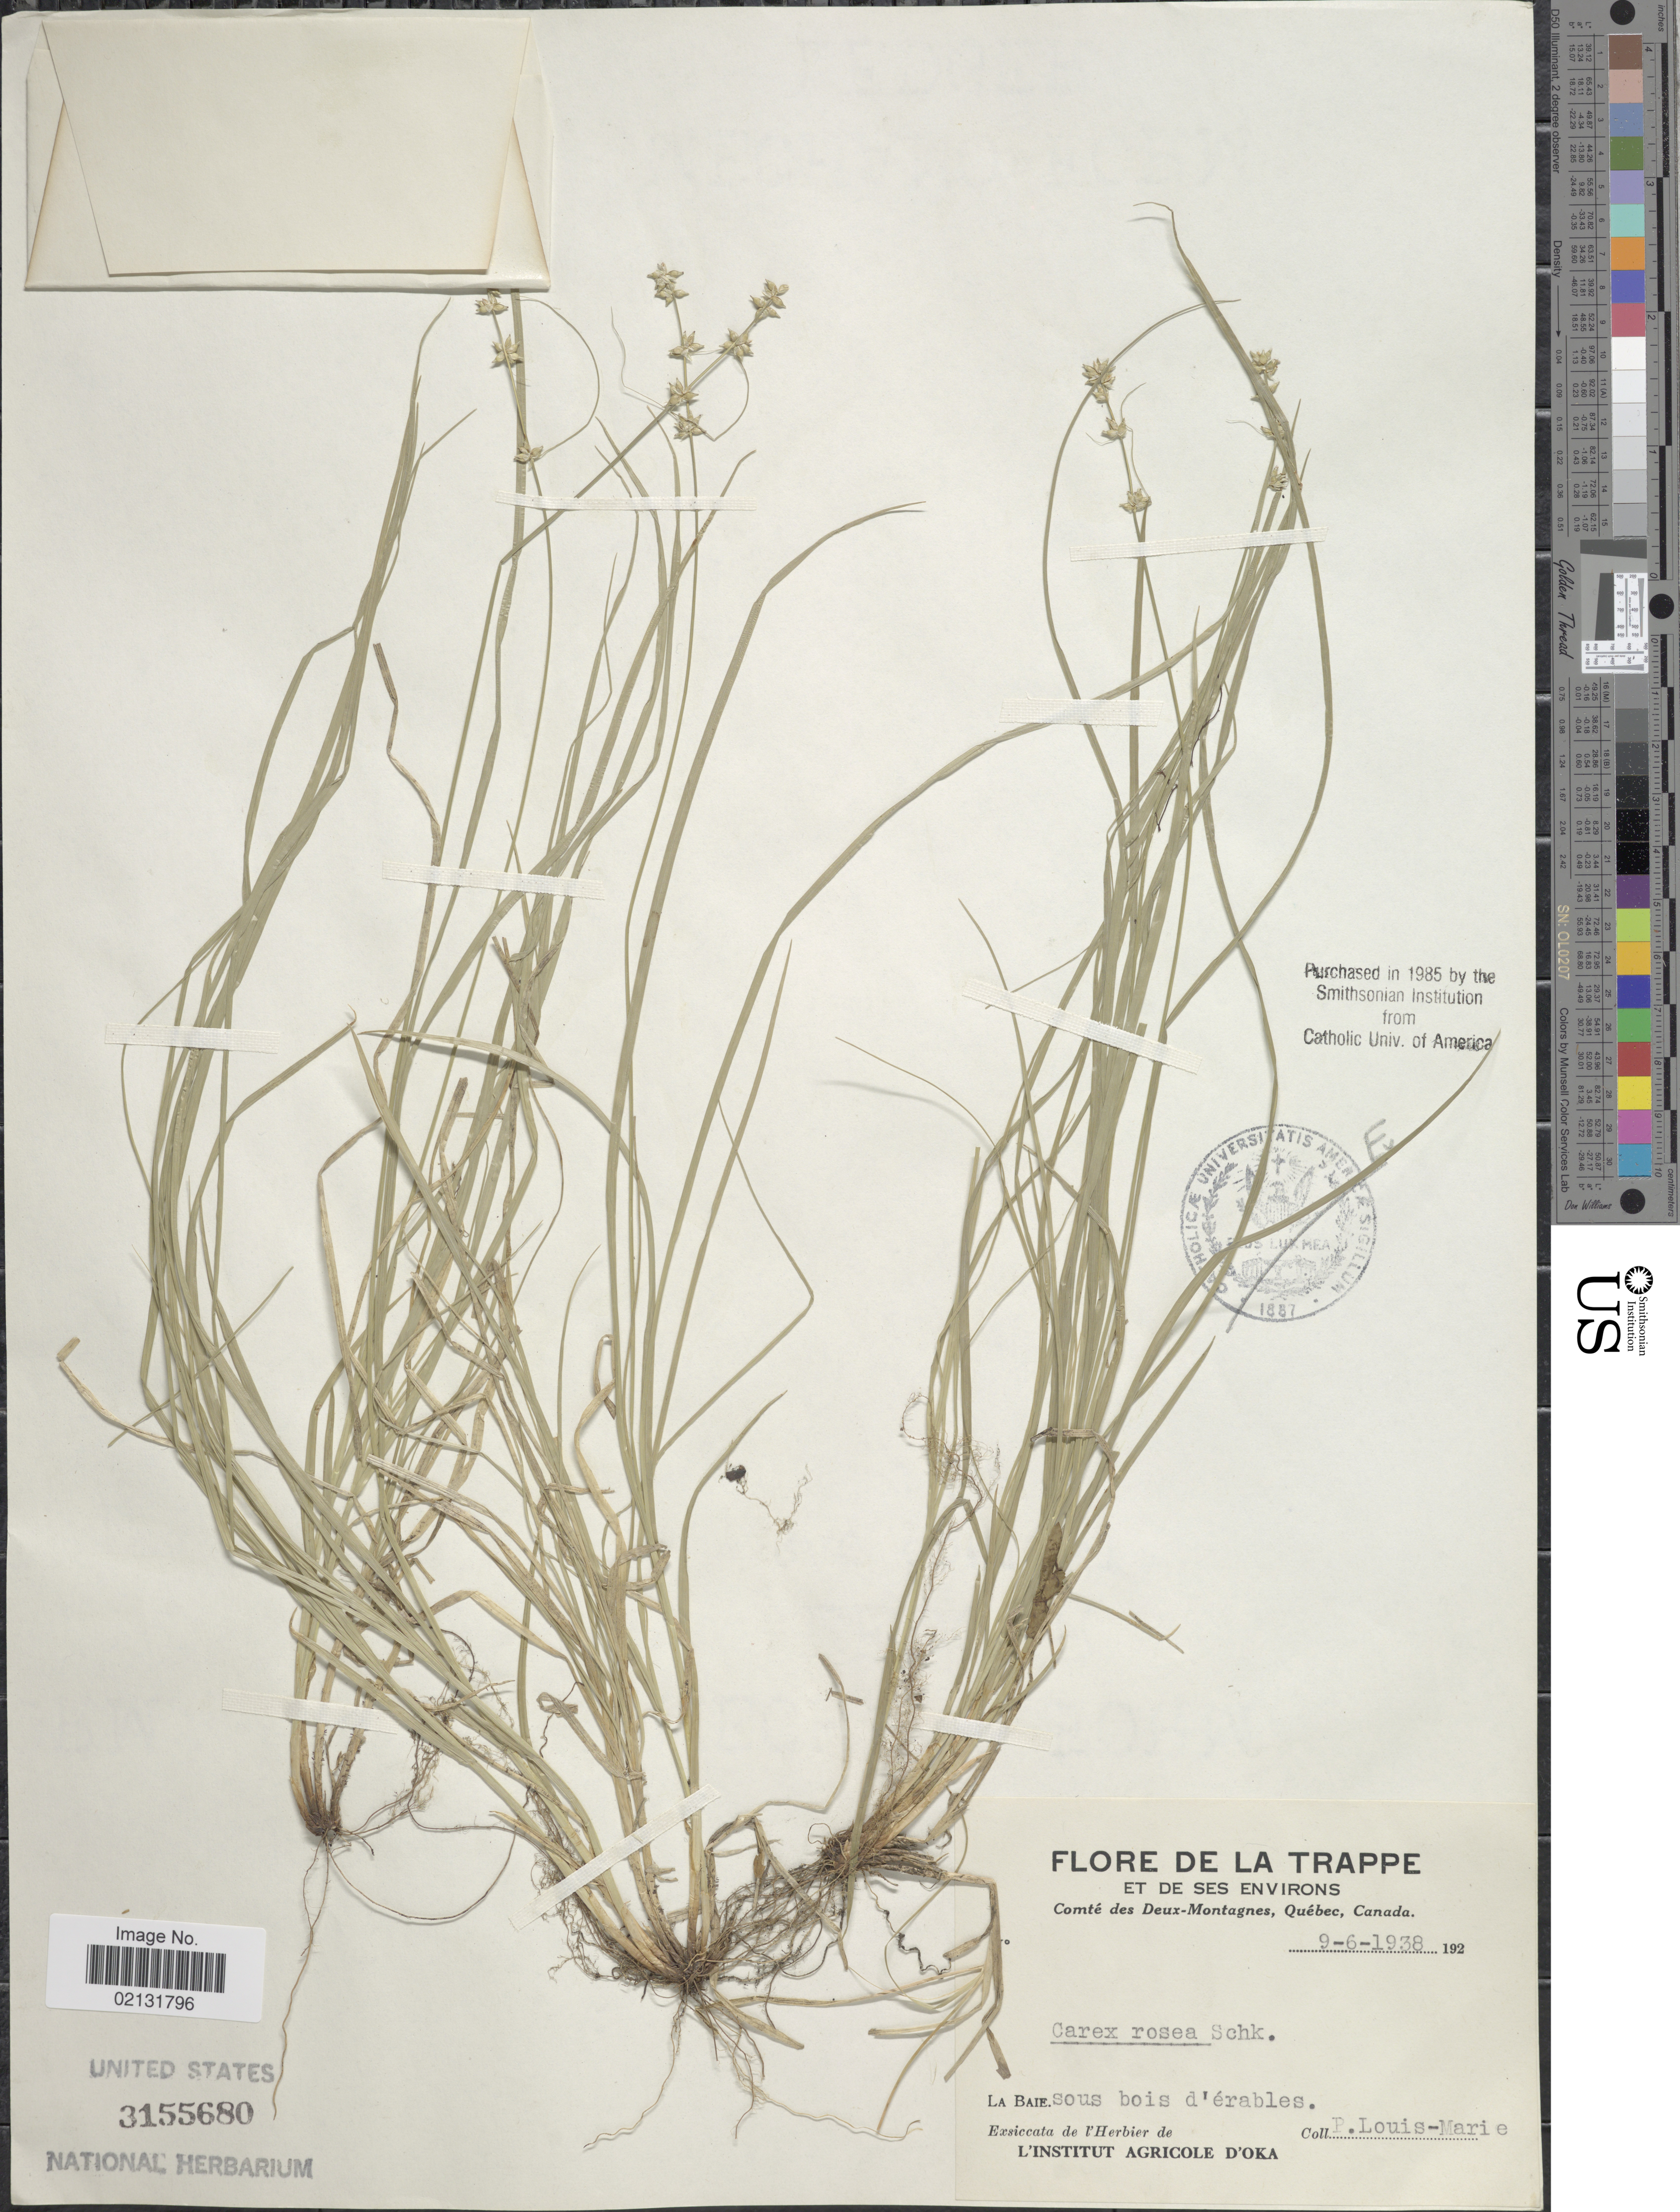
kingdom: Plantae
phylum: Tracheophyta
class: Liliopsida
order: Poales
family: Cyperaceae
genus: Carex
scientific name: Carex rosea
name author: Willd.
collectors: L.-M. LaLonde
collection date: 1938-06-09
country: Canada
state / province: Quebec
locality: De la Trappe et des environs, Comte des Deux-Montagnes, La Baie, sous bois d'erables.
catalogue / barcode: US 3155680